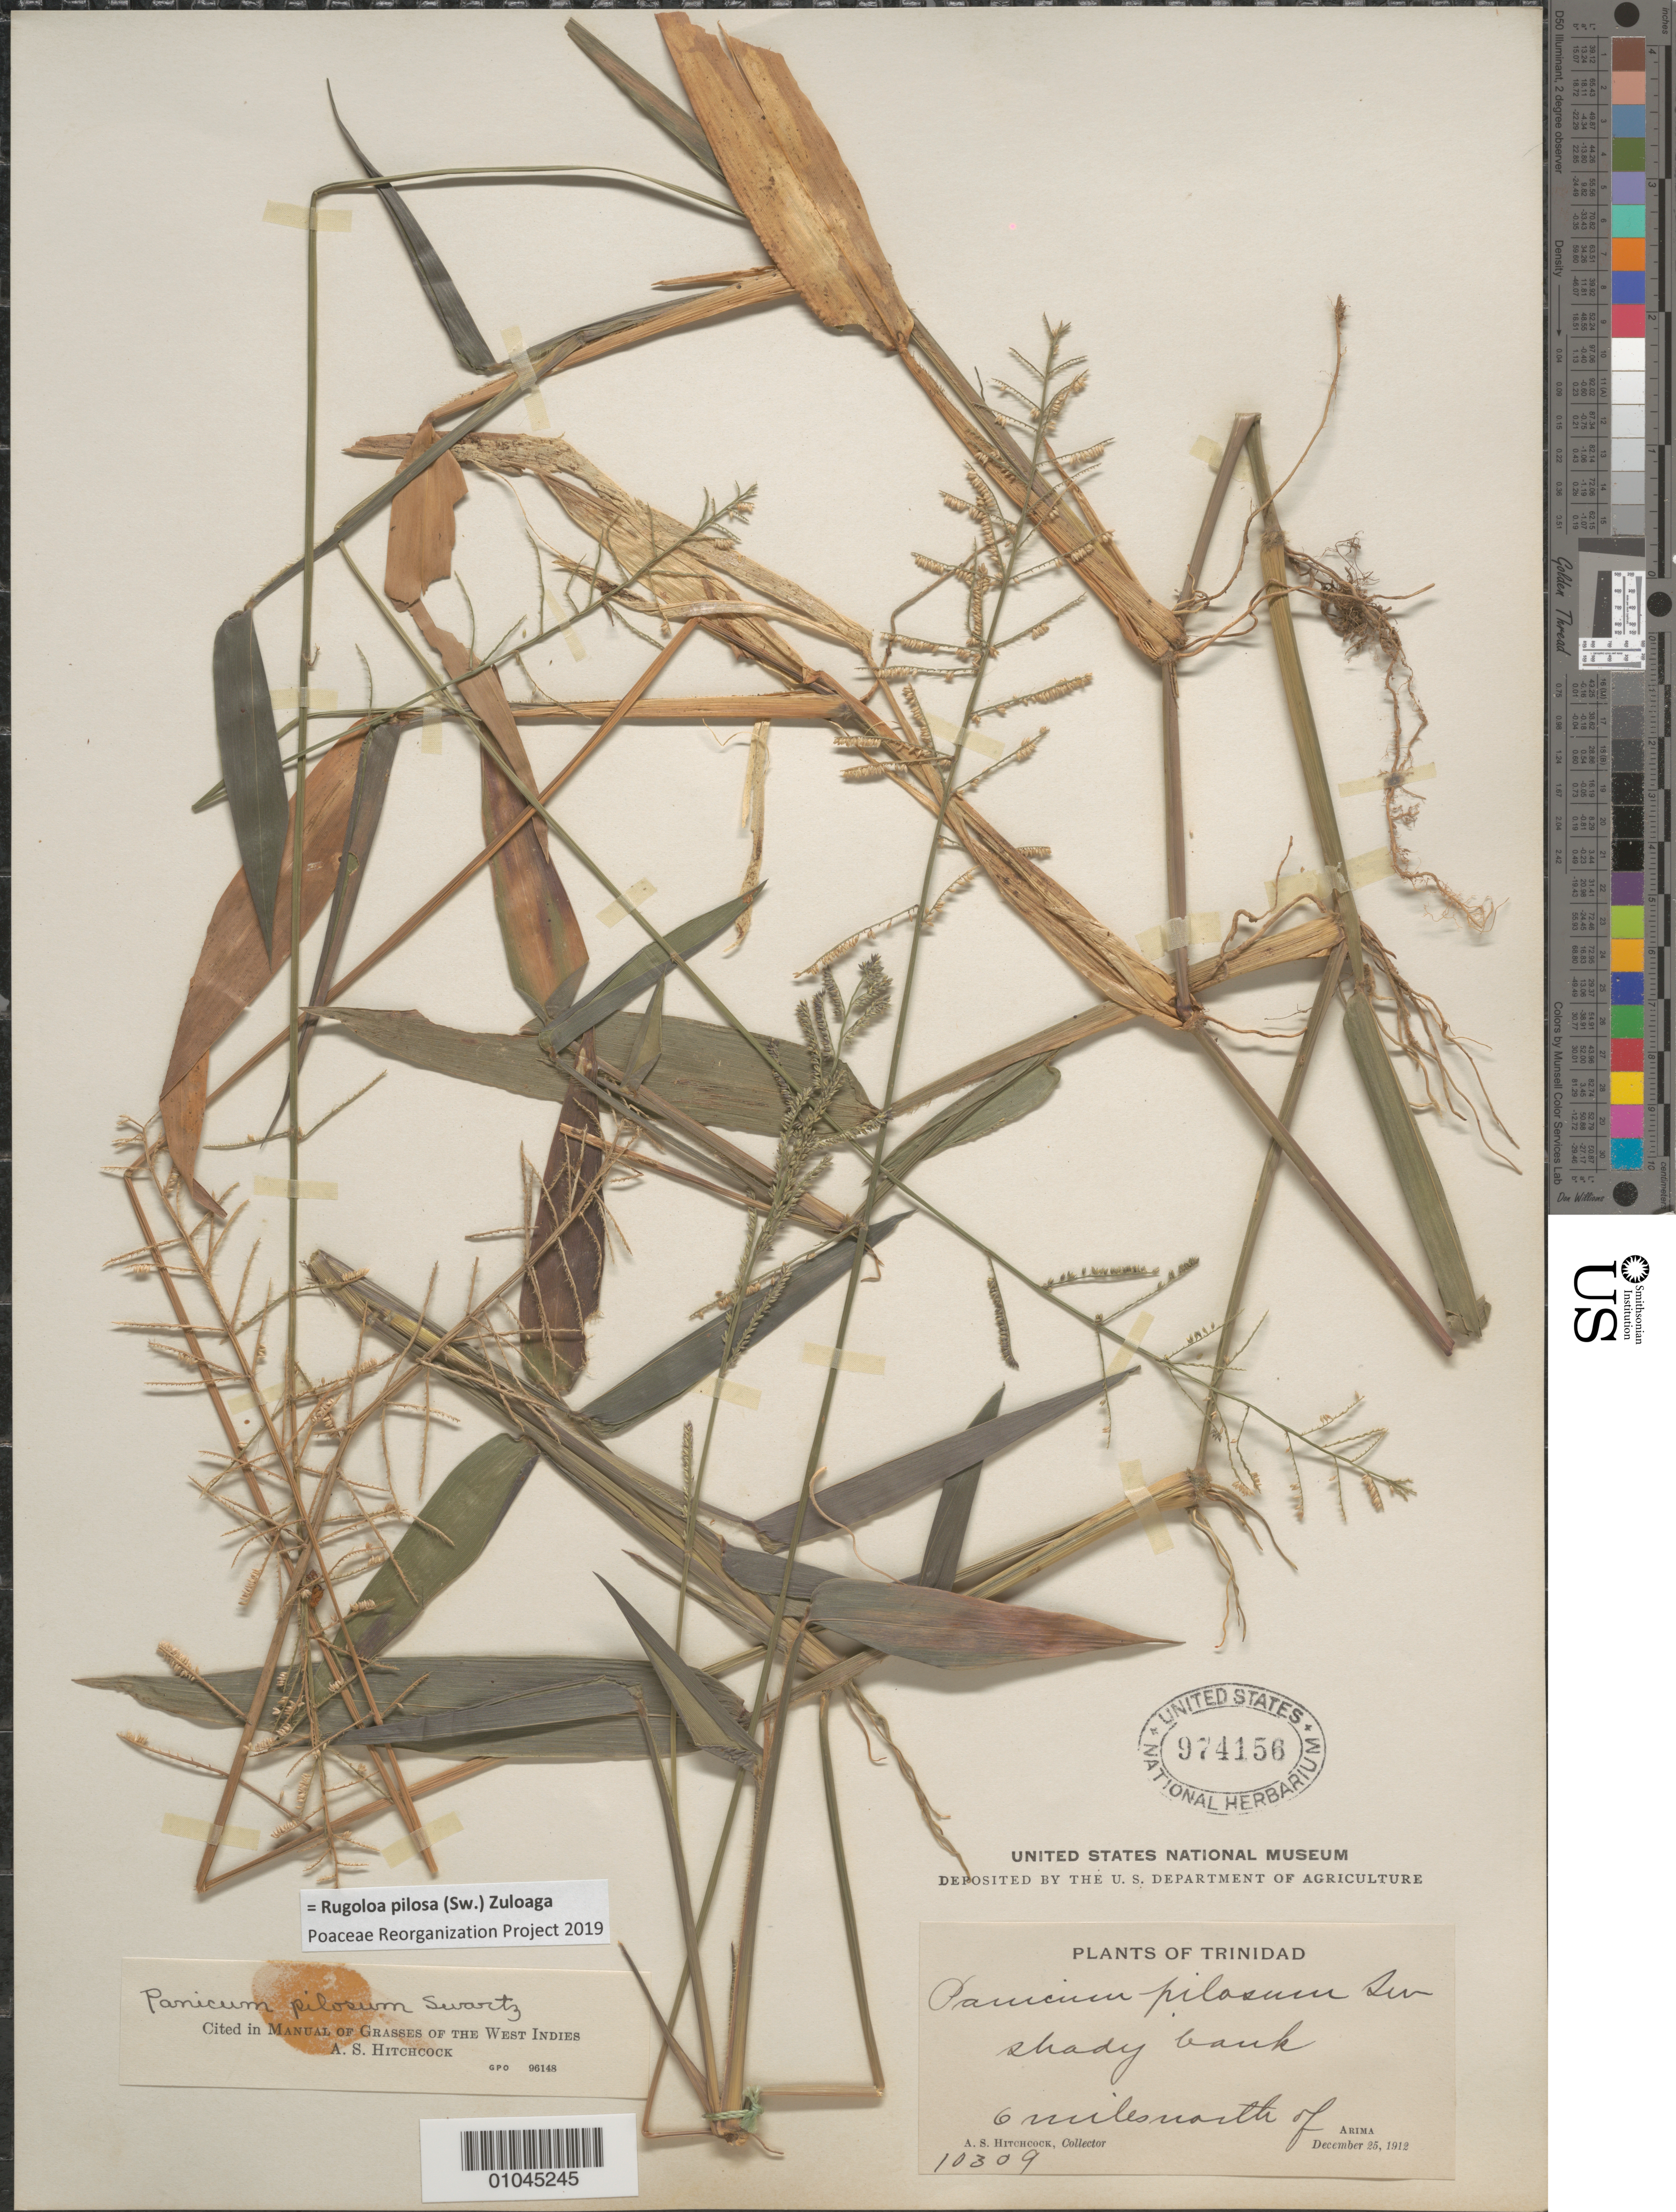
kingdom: Plantae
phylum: Tracheophyta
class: Liliopsida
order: Poales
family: Poaceae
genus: Panicum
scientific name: Panicum pilosum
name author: Sw.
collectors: A. S. Hitchcock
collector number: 10309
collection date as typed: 25 Dec 1912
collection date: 1912-12-25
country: Trinidad and Tobago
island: Trinidad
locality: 6 miles N of Arima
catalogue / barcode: US 974156